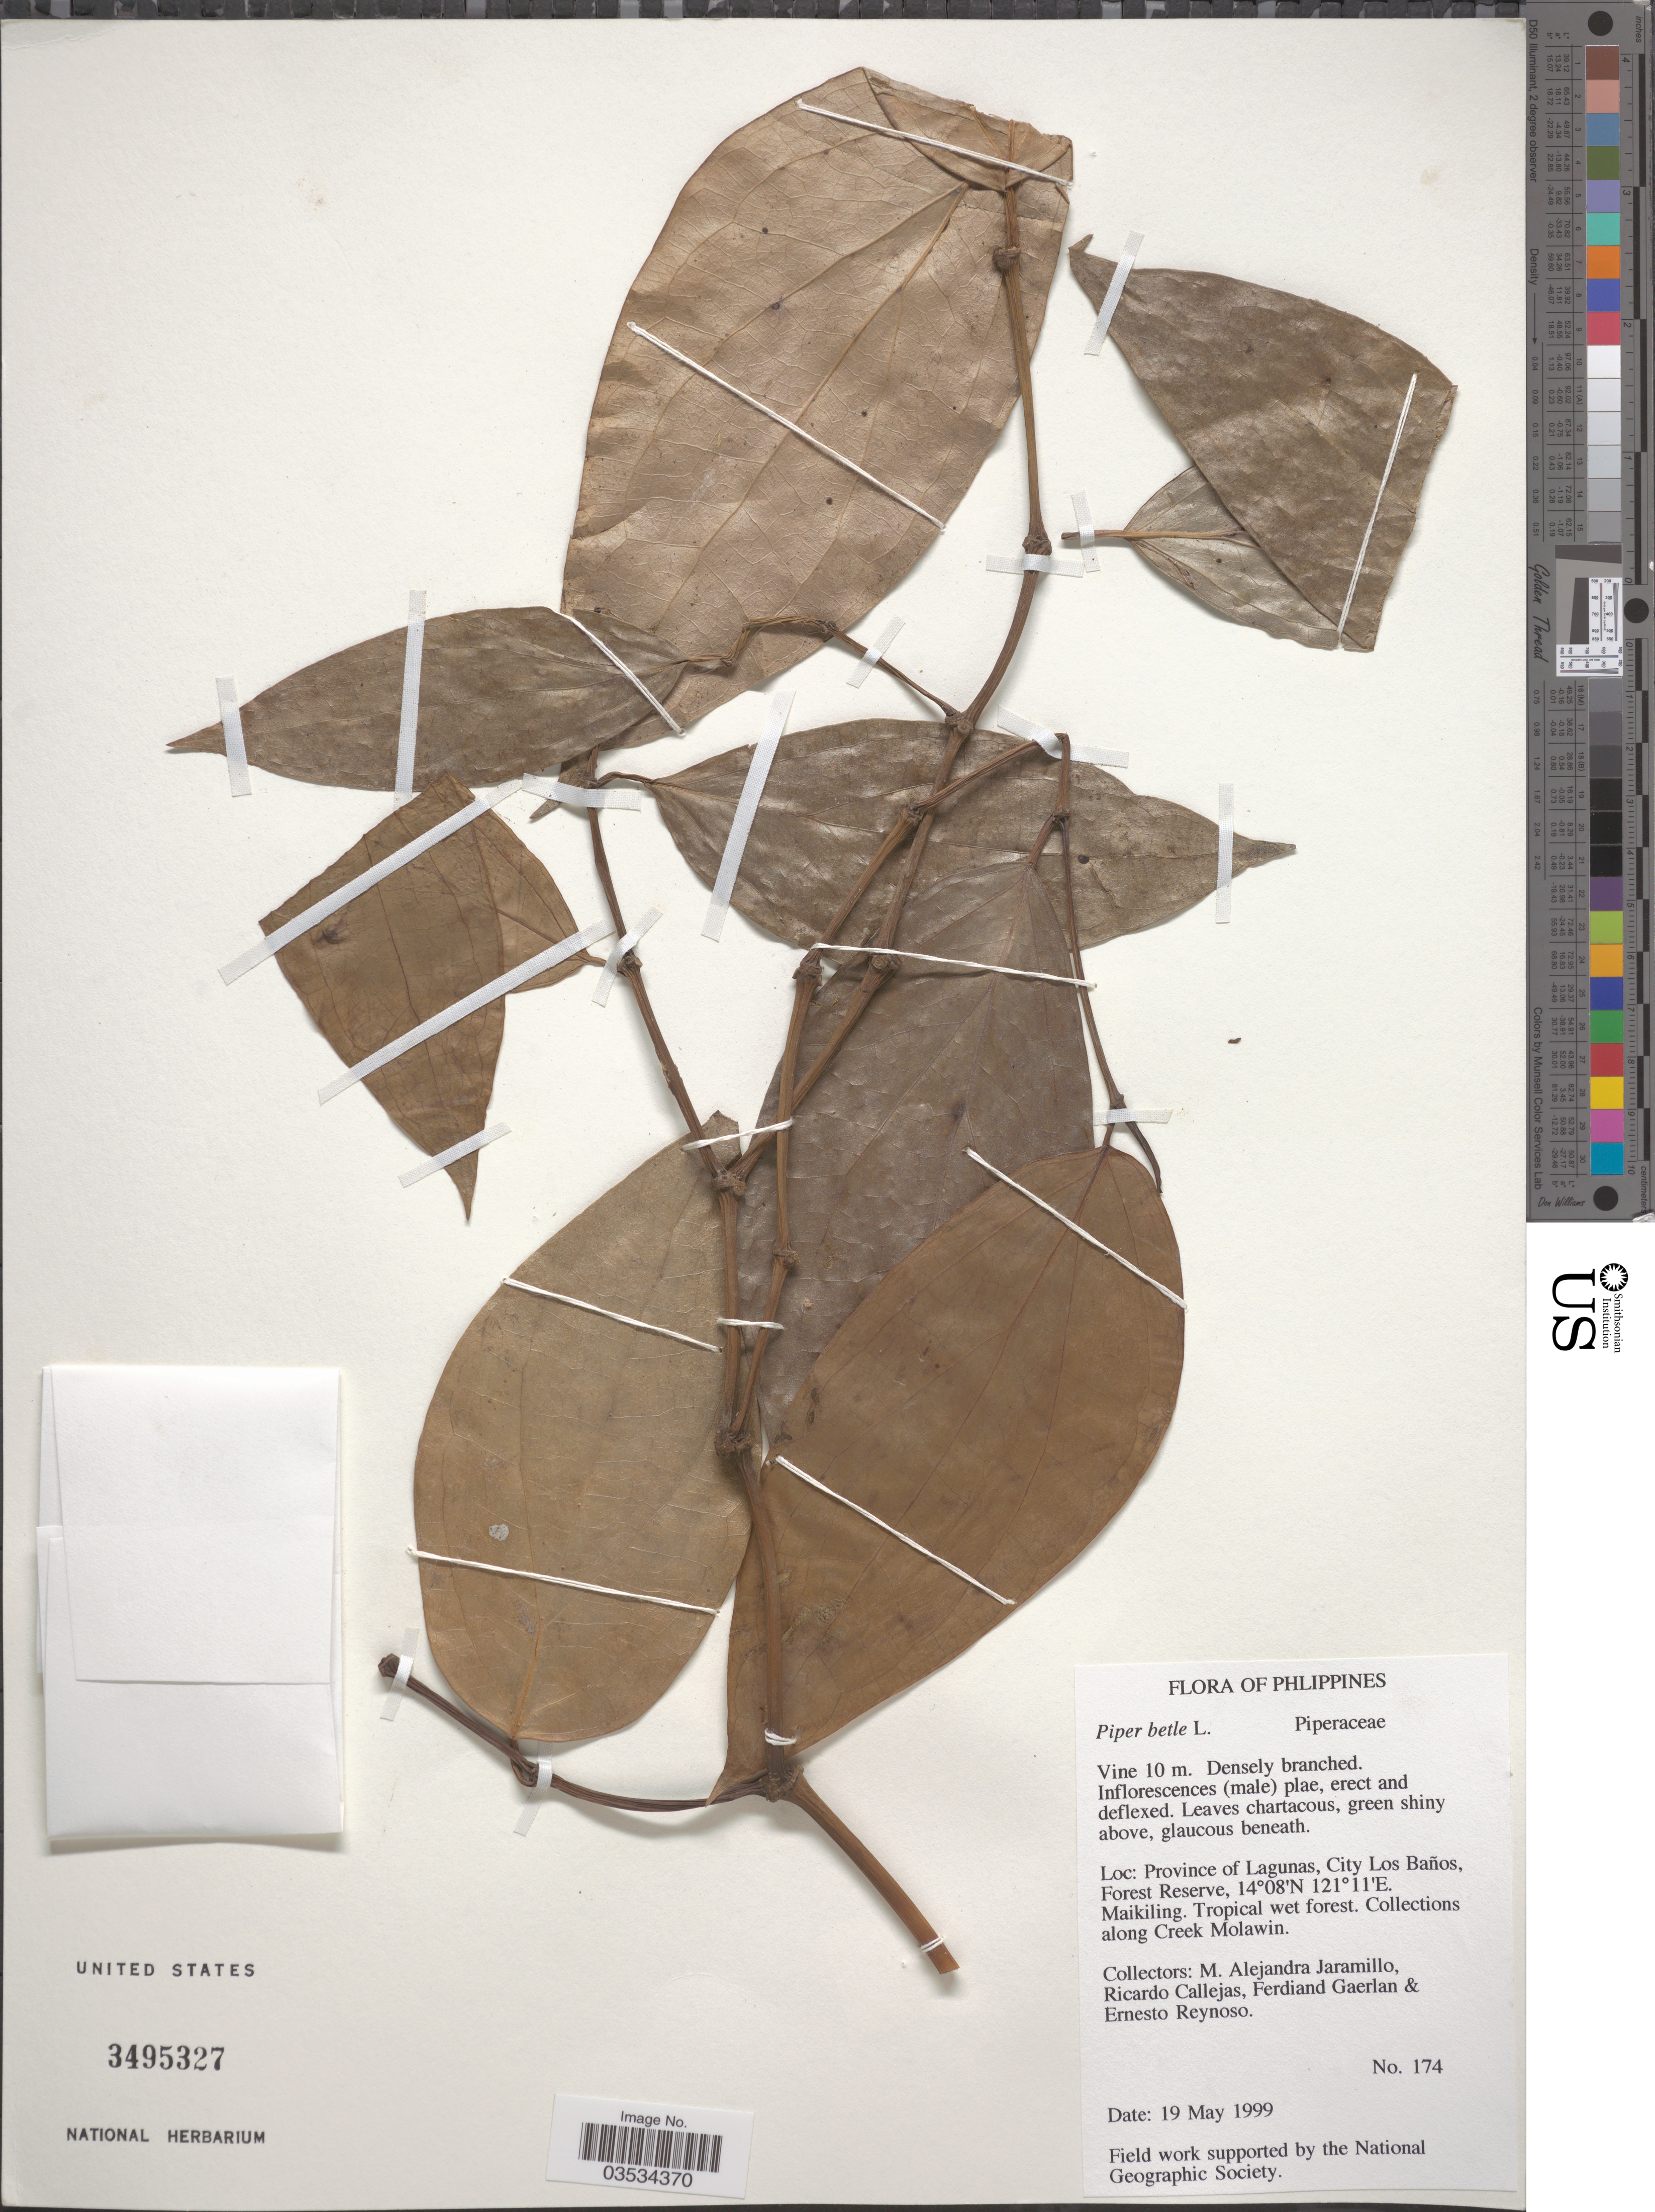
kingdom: Plantae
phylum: Tracheophyta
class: Magnoliopsida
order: Piperales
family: Piperaceae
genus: Piper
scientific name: Piper betle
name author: L.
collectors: M. A. Jaramillo, R. Callejas, F. Gaerlan & E. Reynoso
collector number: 174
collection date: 1999-05-19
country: Philippines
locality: Province of Lagunas, City Los Baños, Forest Reserve. Along Creek Molawin.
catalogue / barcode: US 3495327